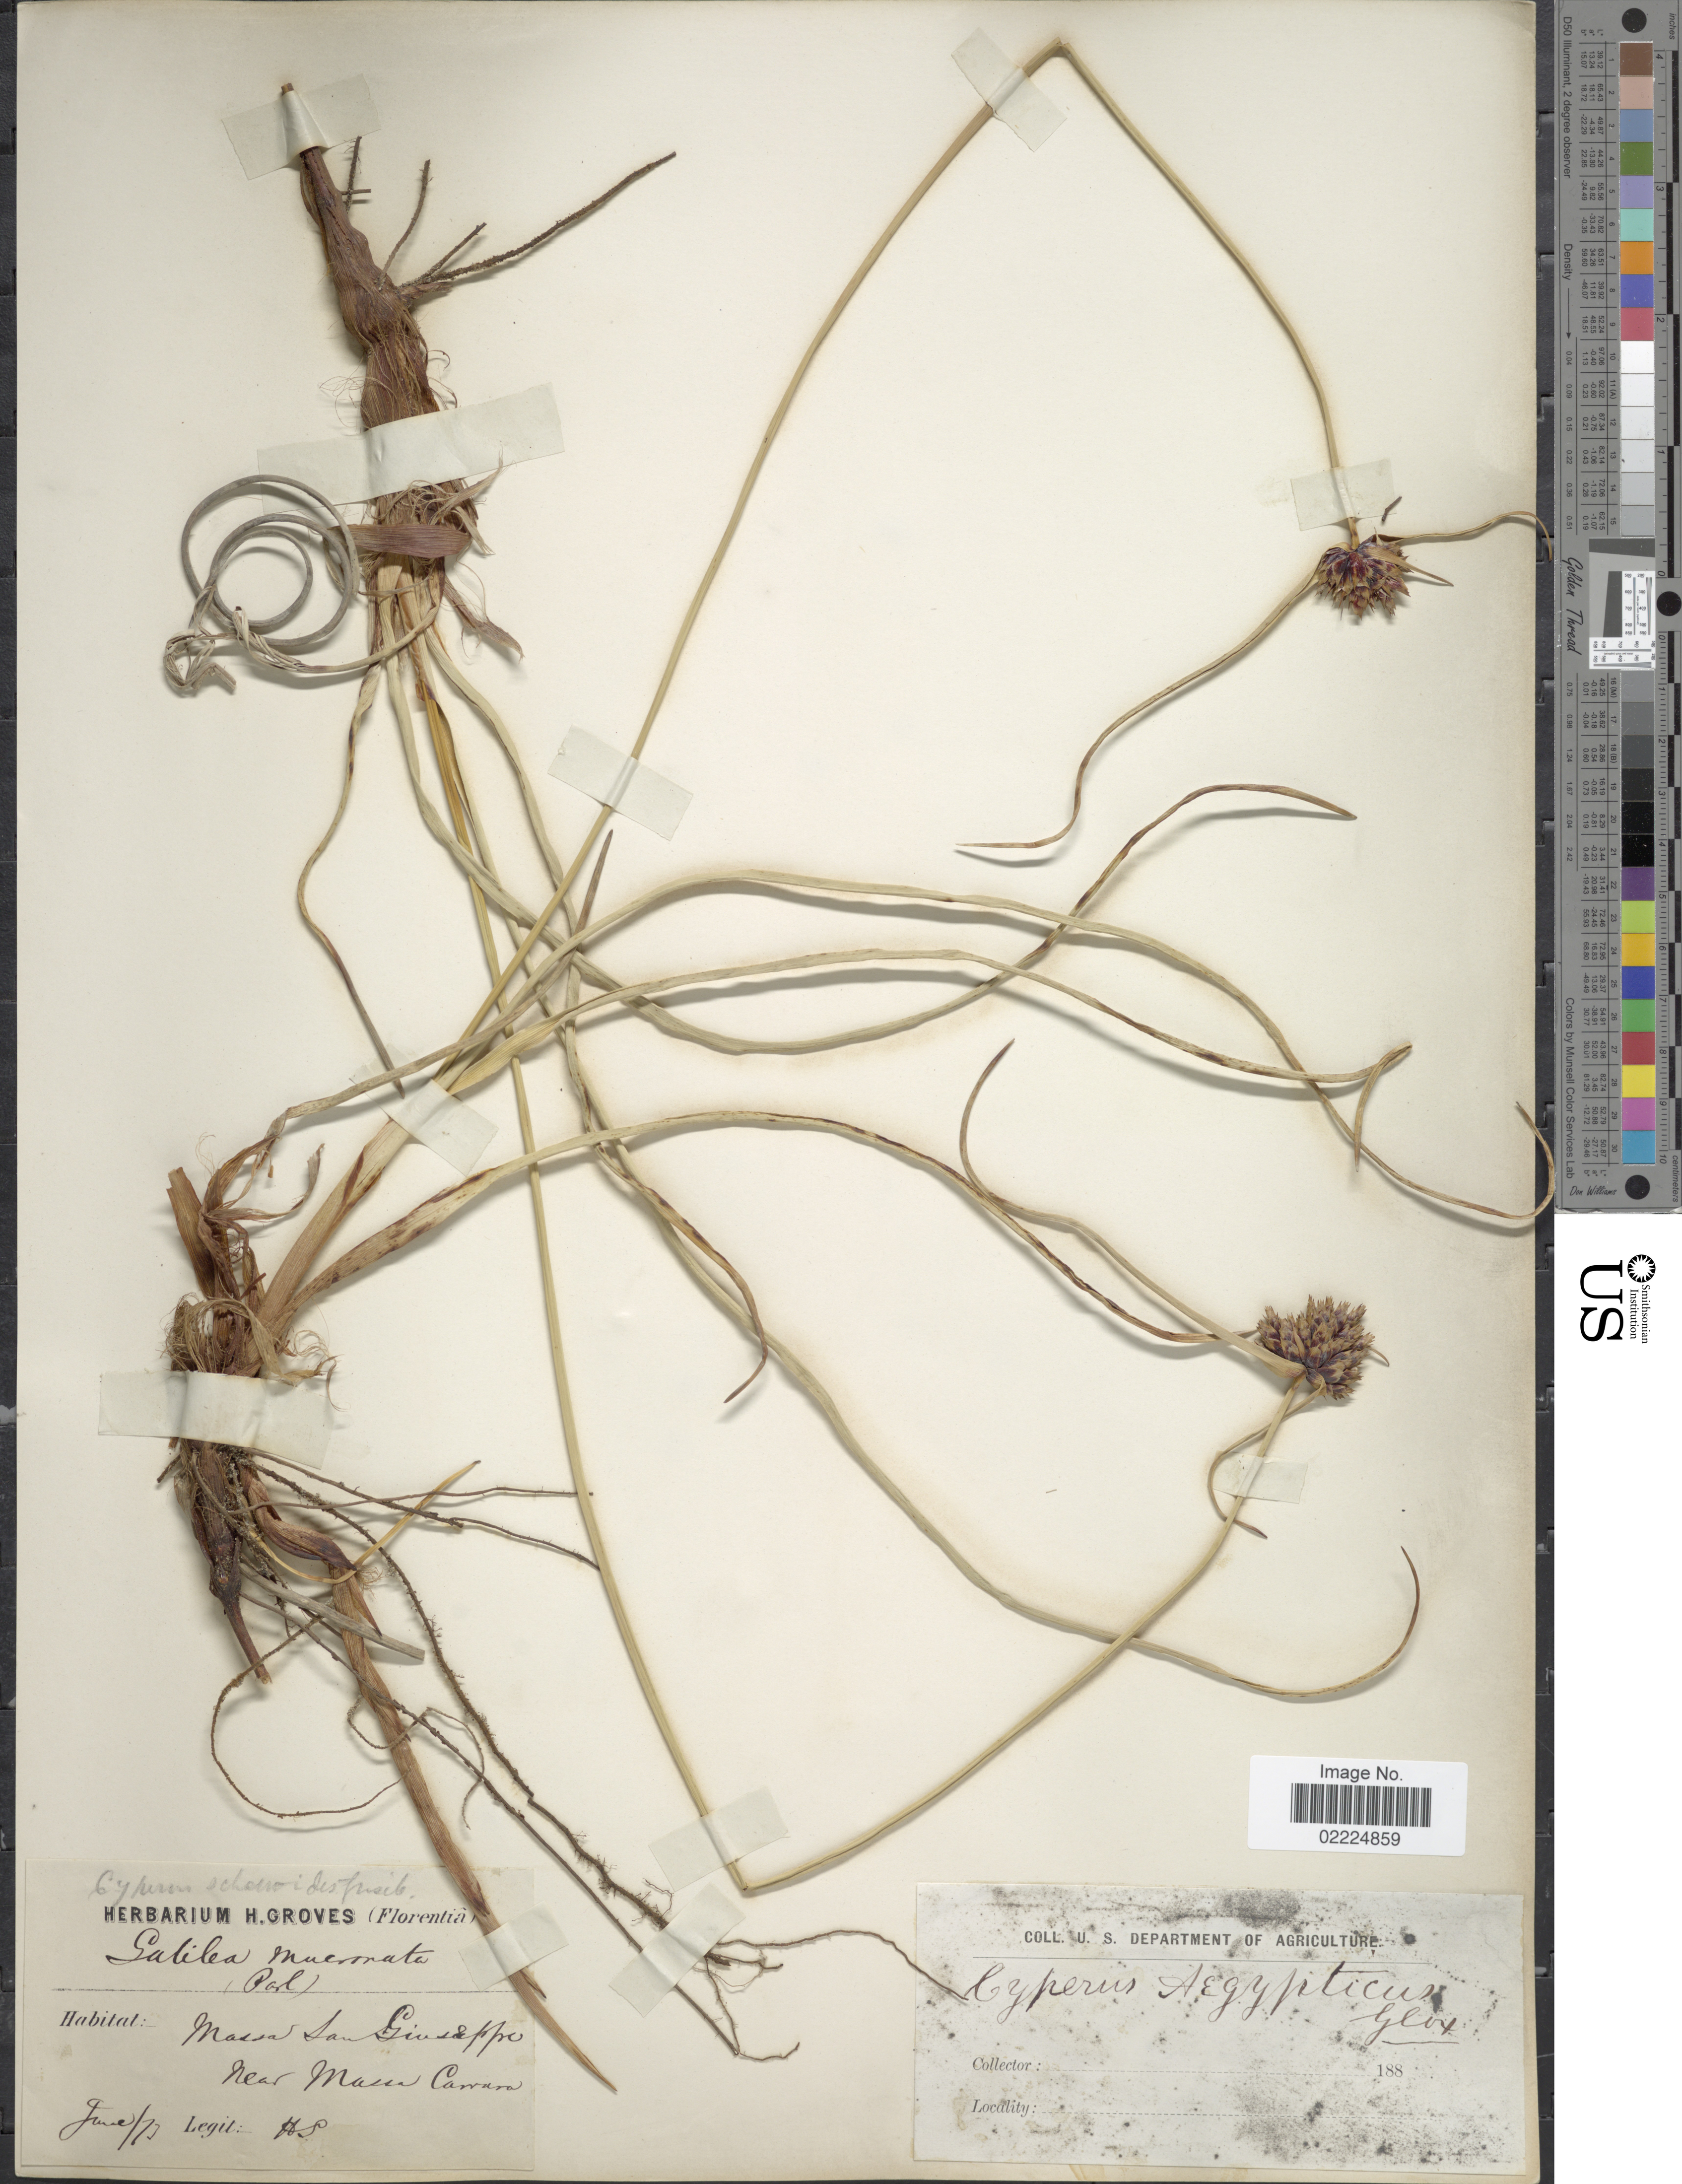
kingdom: Plantae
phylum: Tracheophyta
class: Liliopsida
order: Poales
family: Cyperaceae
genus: Cyperus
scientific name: Cyperus capitatus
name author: Vand.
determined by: Strong, Mark T., (BOT), Smithsonian Institution - National Museum of Natural History (UNITED STATES)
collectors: H. Groves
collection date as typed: Transcribed d/m/y: /6/73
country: Italy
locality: Massa San Giv [illegible text] [interpreted] near Massa Carrara